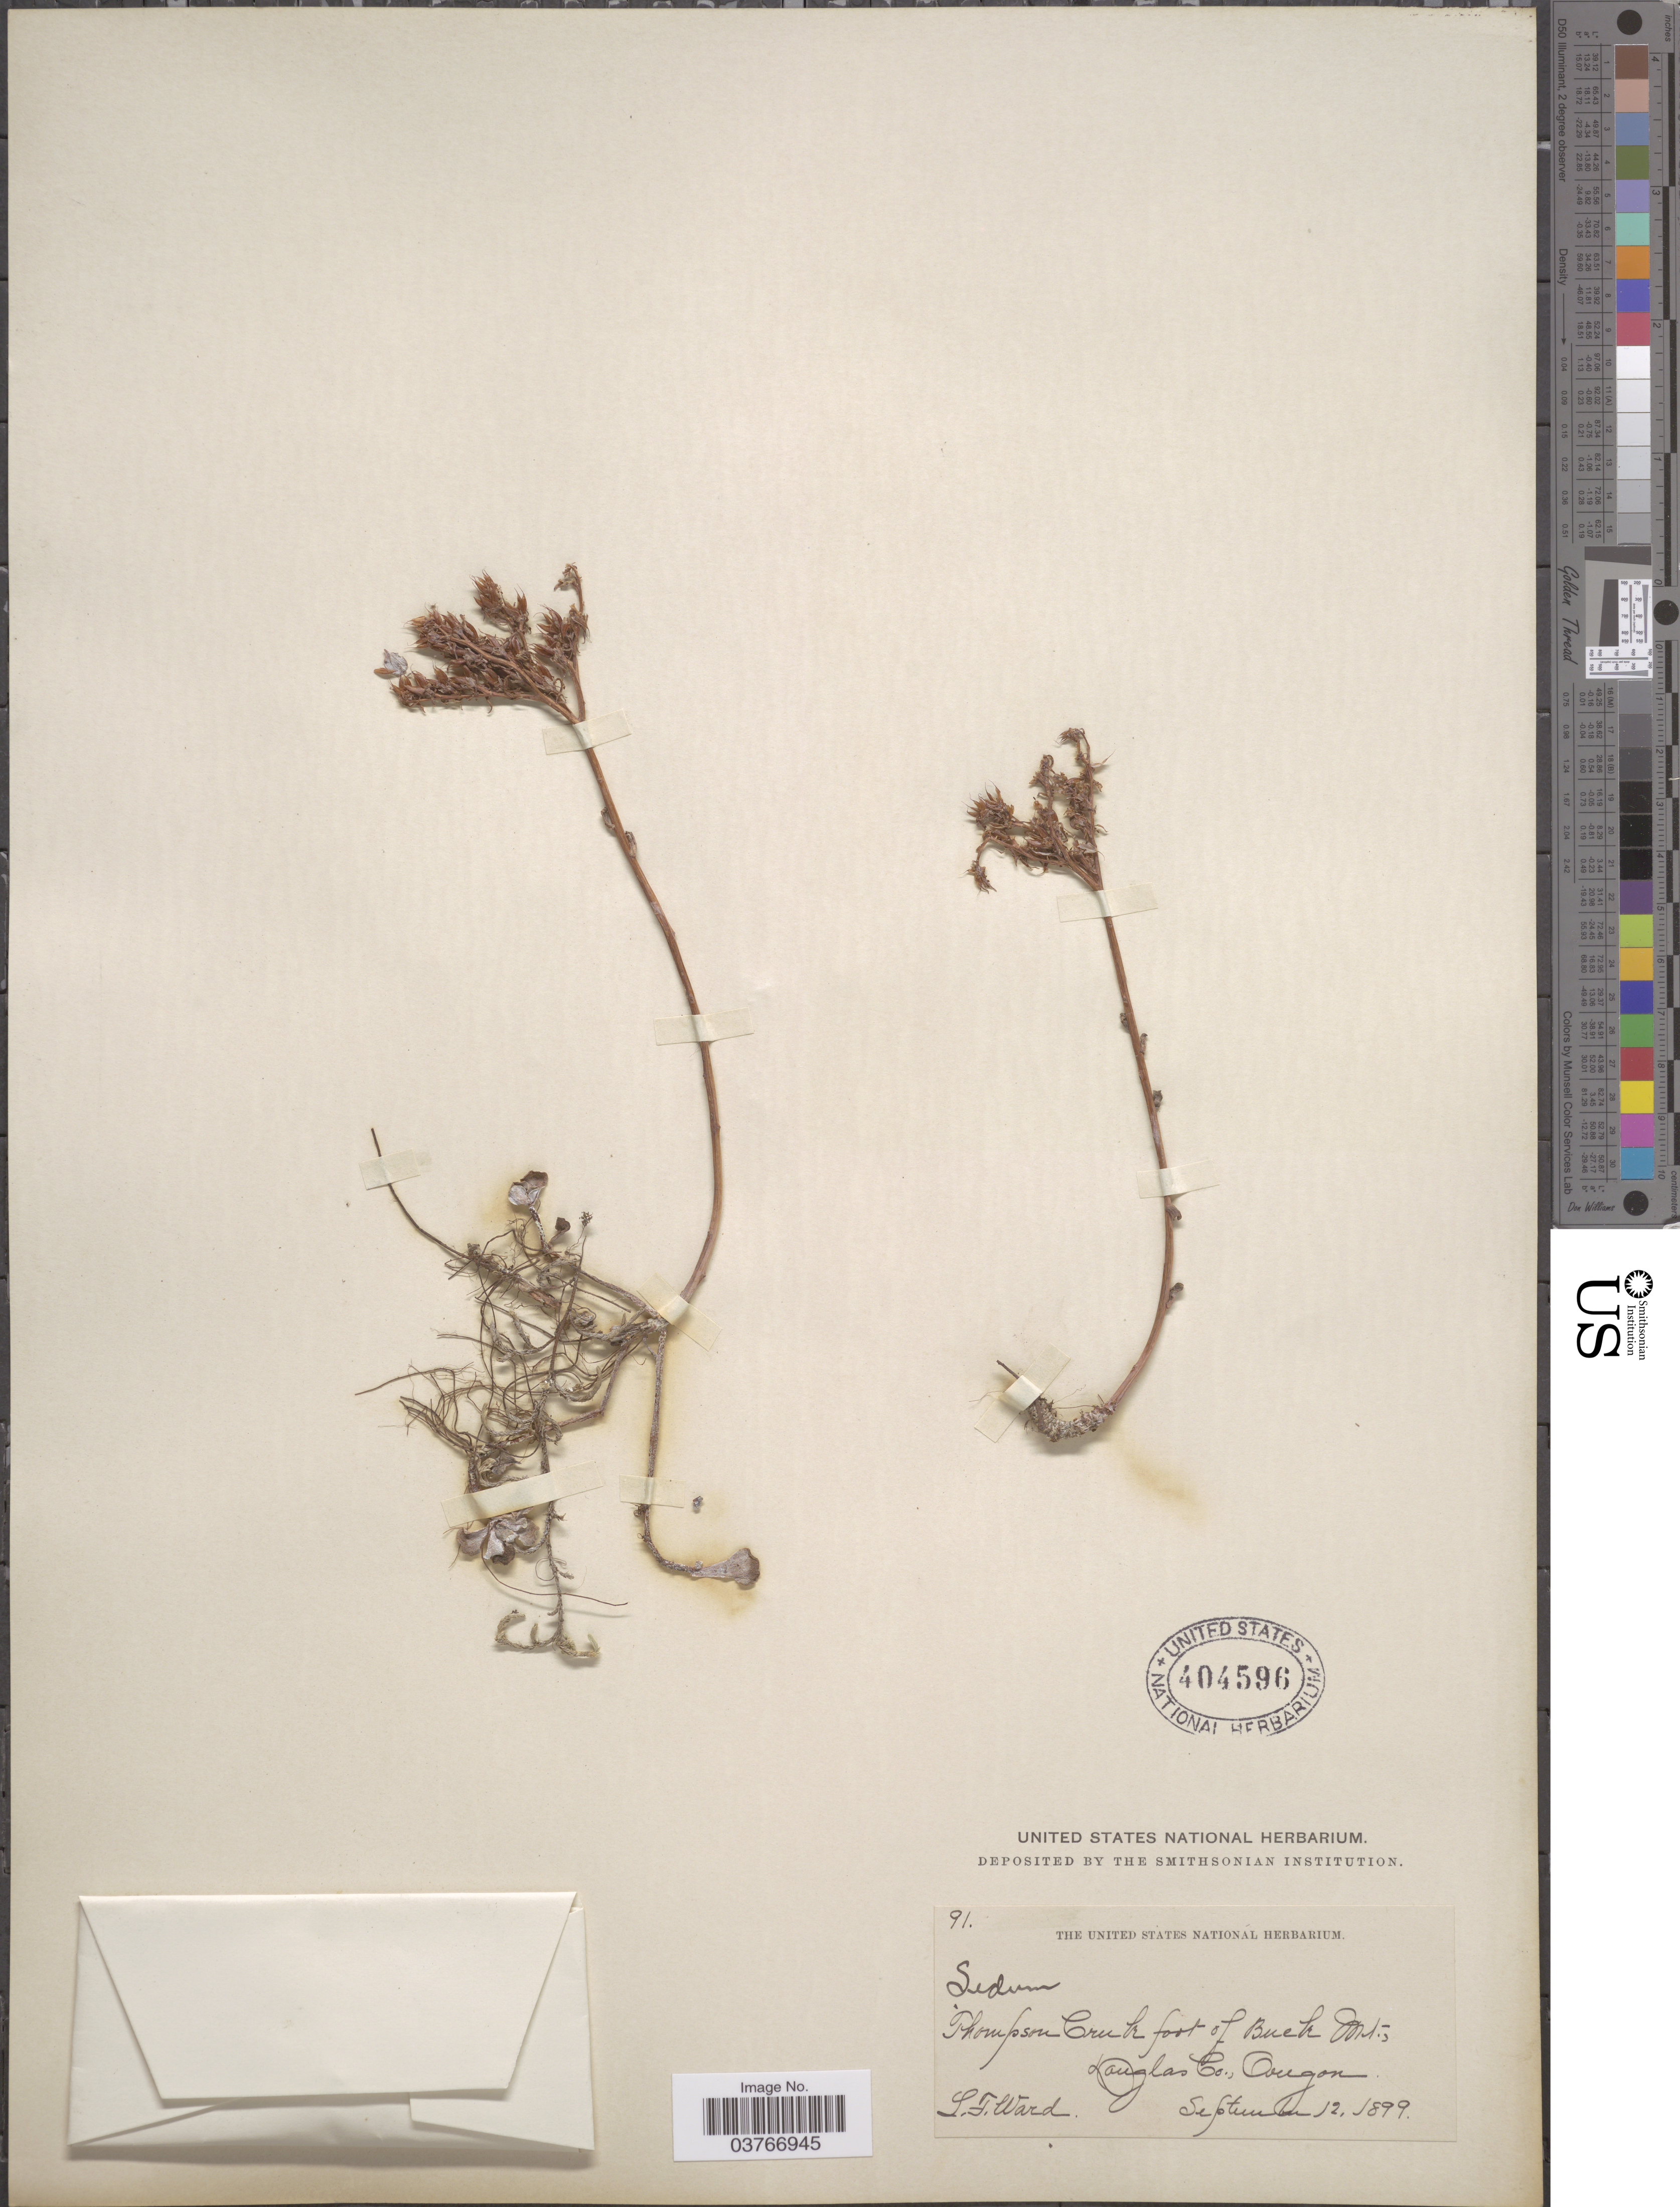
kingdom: Plantae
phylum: Tracheophyta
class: Magnoliopsida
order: Saxifragales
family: Crassulaceae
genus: Sedum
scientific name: Sedum sp.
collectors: L. Ward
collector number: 91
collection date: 1899-09-12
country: United States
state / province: Oregon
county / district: Douglas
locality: Thompson Creek foot of Buck Mt. Douglas Co.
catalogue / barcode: US 404596